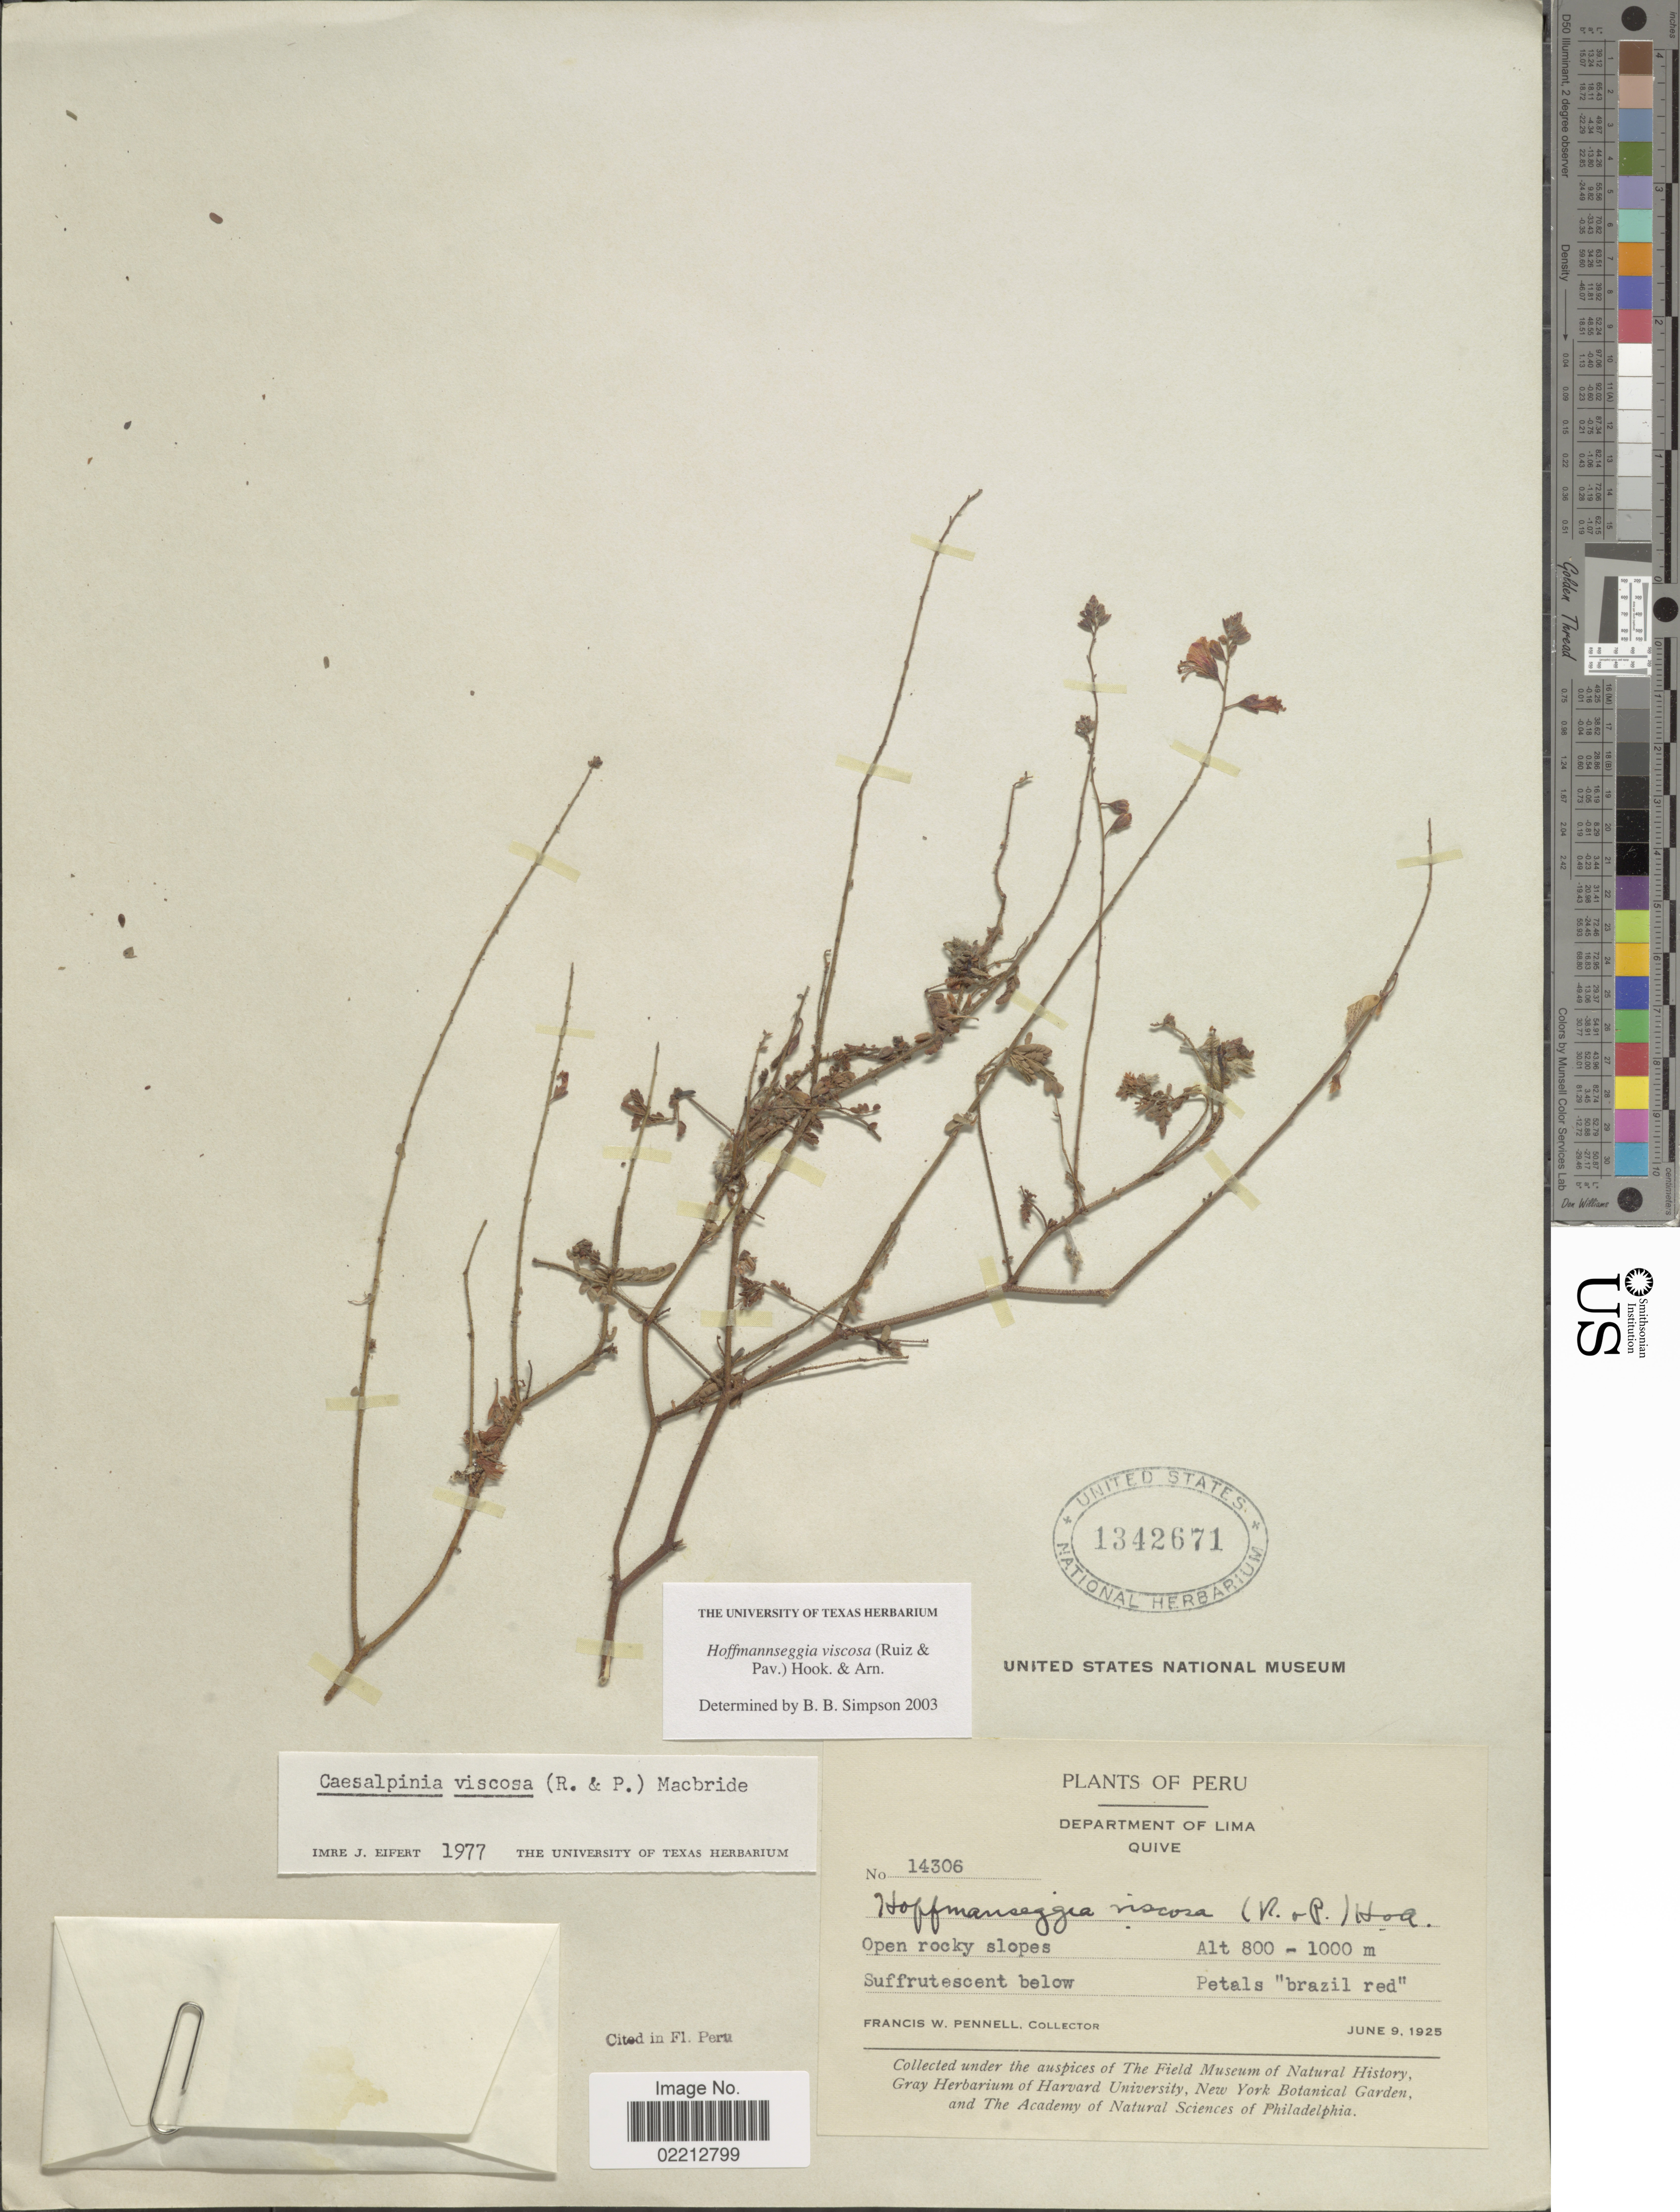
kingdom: Plantae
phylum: Tracheophyta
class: Magnoliopsida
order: Fabales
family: Fabaceae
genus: Hoffmannseggia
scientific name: Hoffmannseggia viscosa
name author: Hook. & Arn.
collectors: F. W. Pennell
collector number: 14306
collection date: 1925-06-09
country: Peru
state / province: Lima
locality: Quive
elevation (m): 800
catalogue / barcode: US 1342671